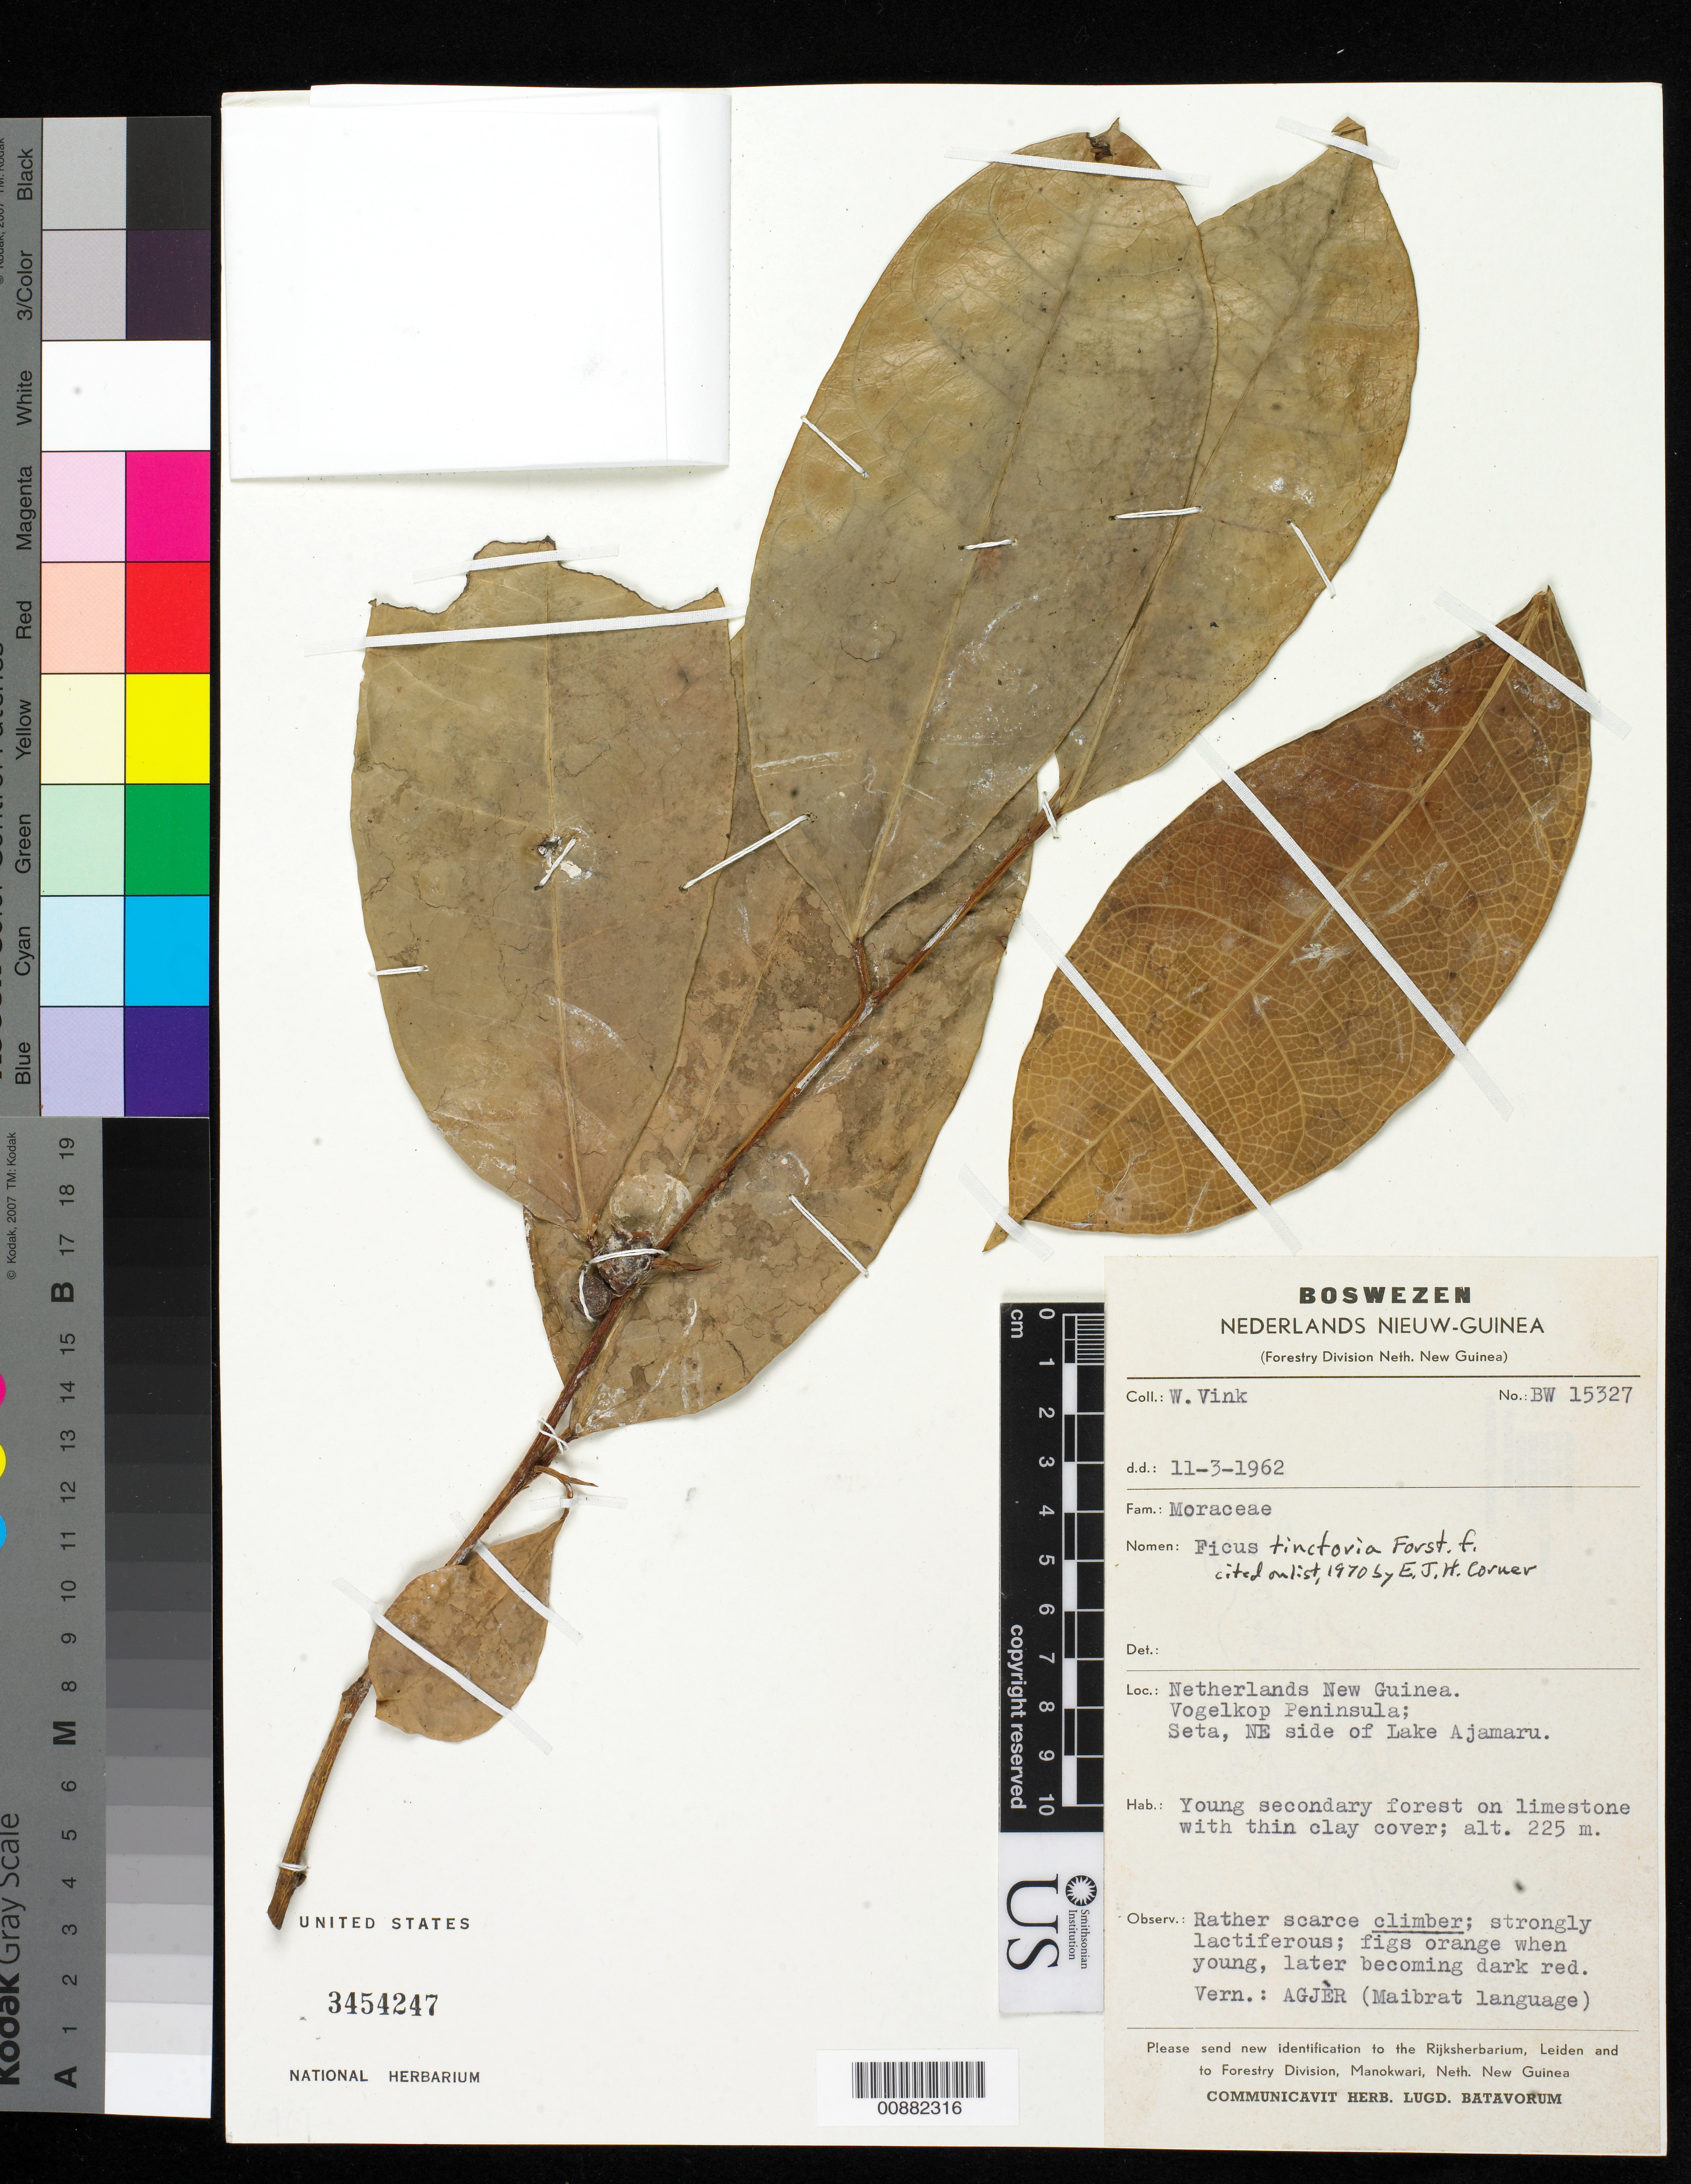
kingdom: Plantae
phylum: Tracheophyta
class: Magnoliopsida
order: Rosales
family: Moraceae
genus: Ficus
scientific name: Ficus tinctoria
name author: G. Forst.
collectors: W. Vink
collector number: BW 15327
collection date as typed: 11 Mar 1962 or 03 Nov 1962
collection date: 1962-03-11 or 1962-11-03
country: Indonesia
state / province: Papua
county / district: Papua Barat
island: New Guinea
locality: Vogelkp Penisula; Seta, NE side of Lake Ajamaru.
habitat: young secondary forest on limestone with thin clay cover.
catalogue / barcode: US 3454247